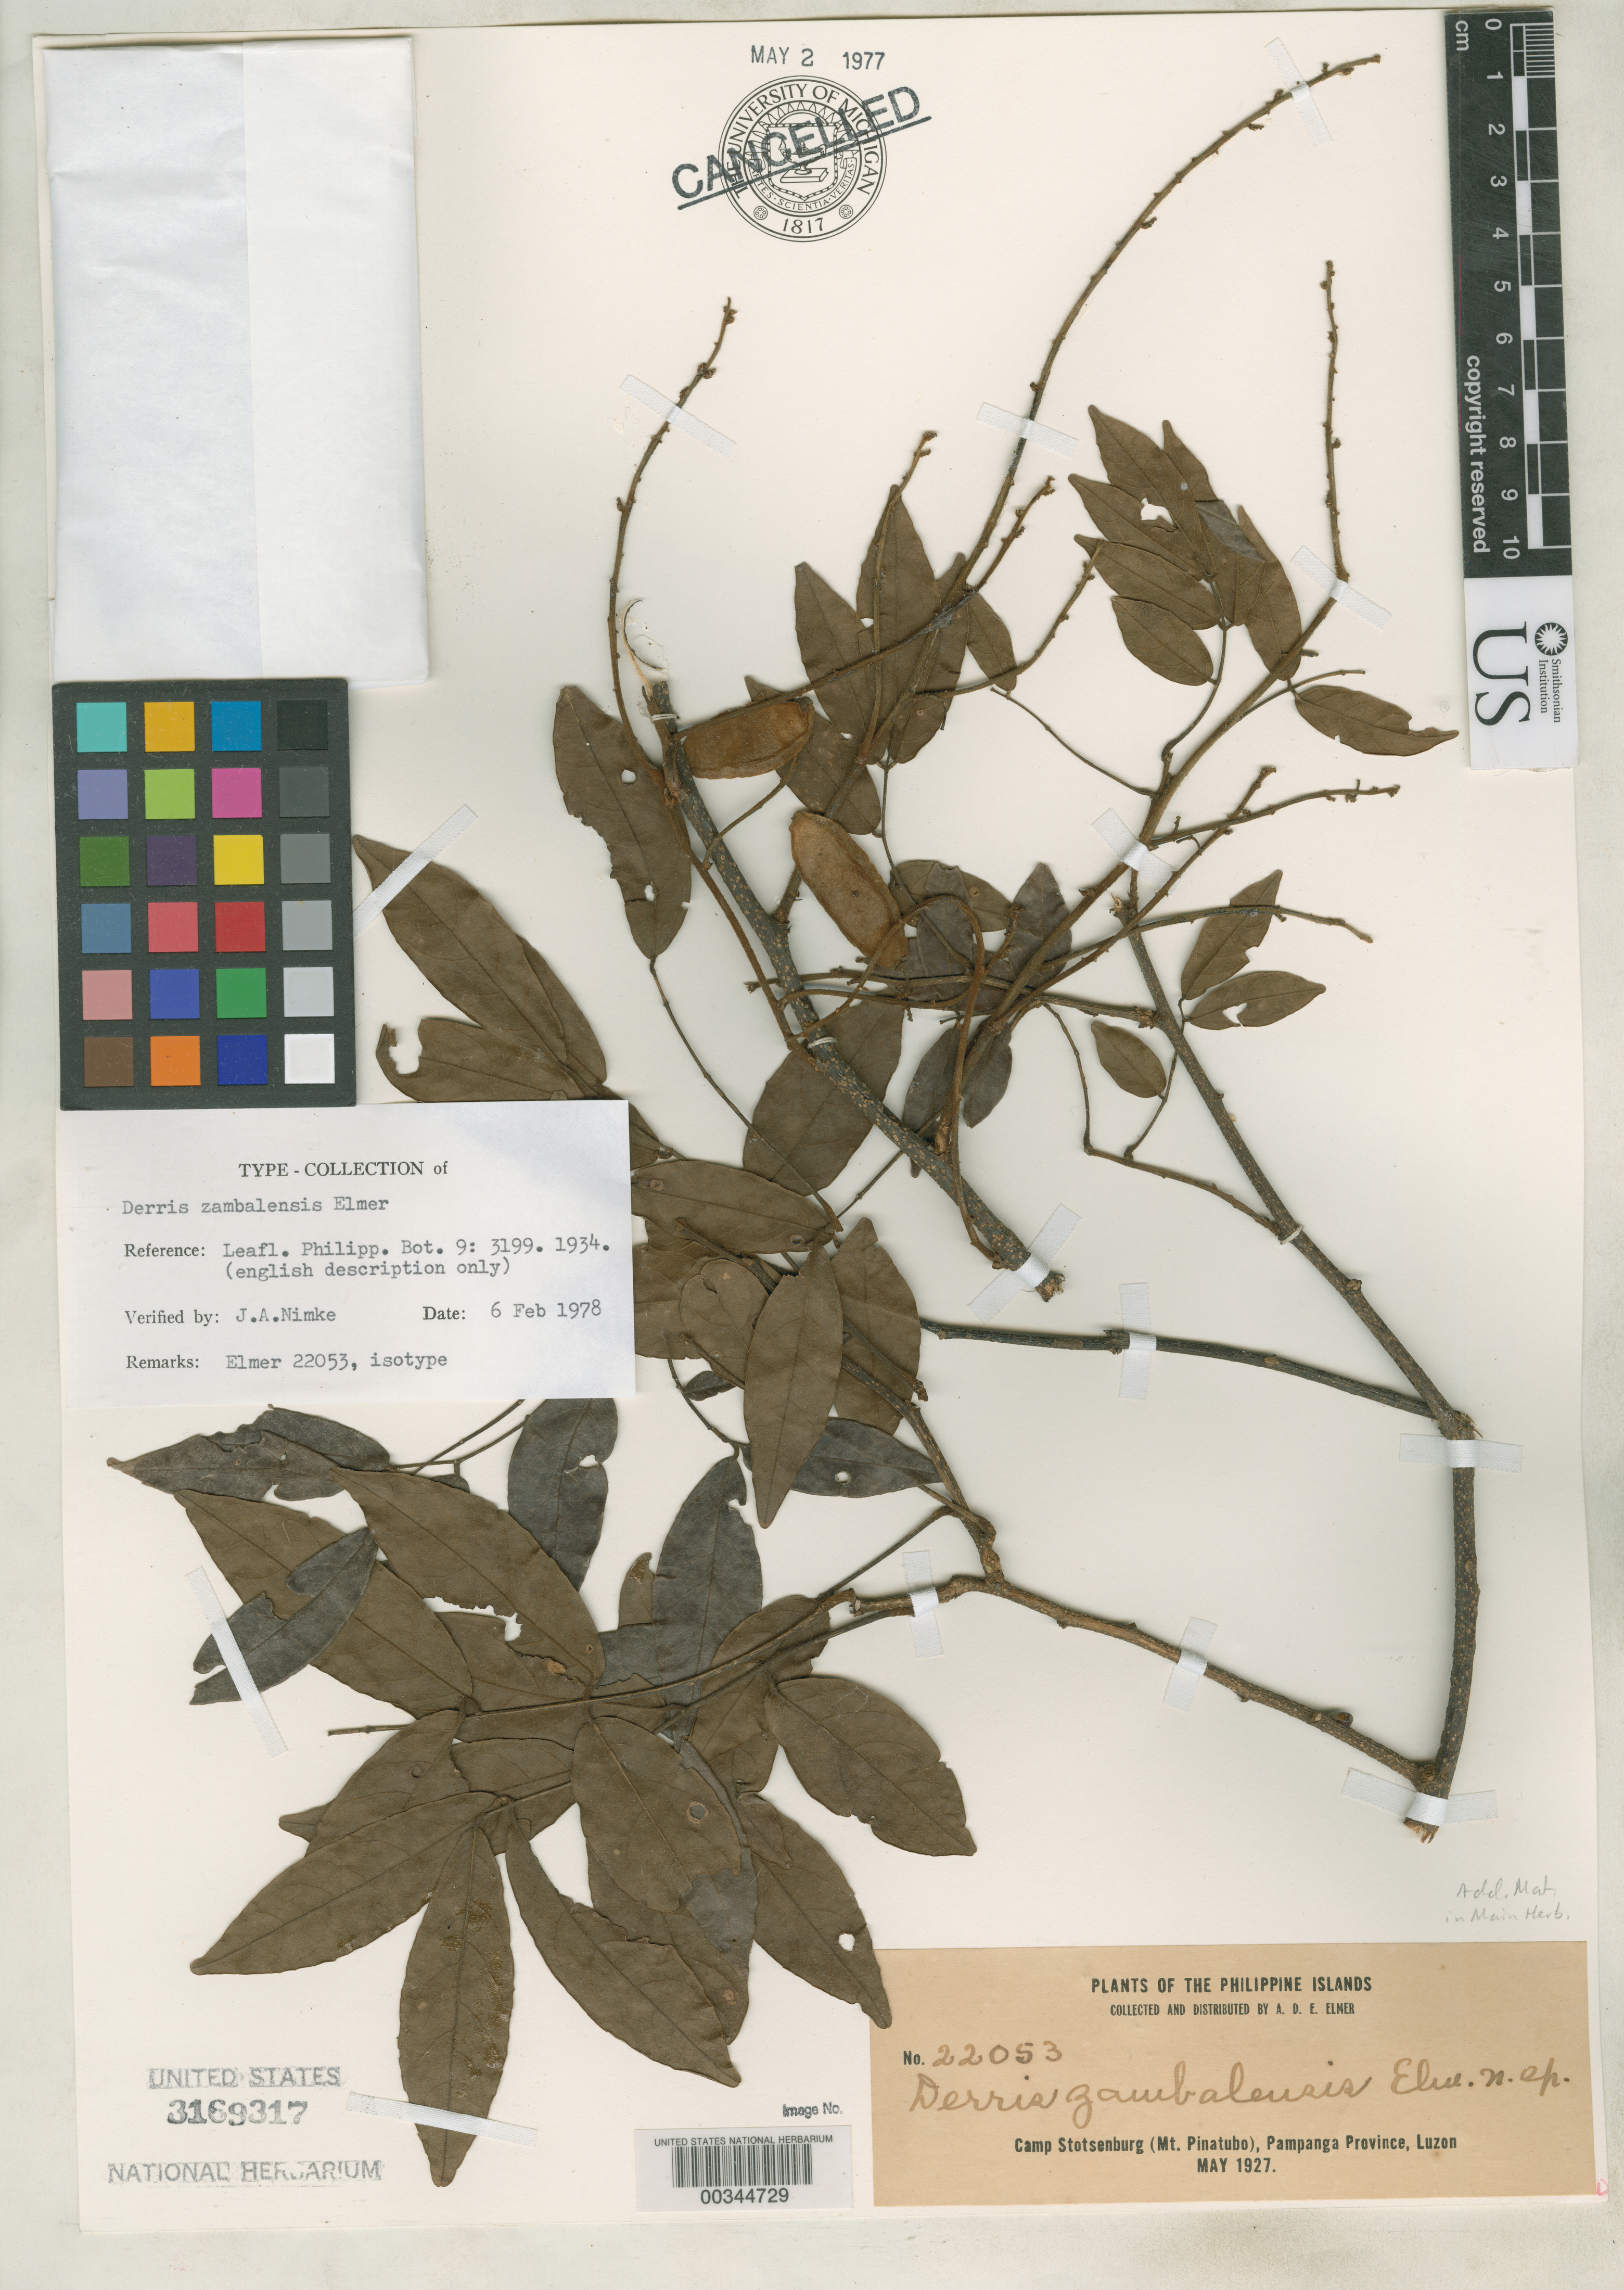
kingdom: Plantae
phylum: Tracheophyta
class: Magnoliopsida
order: Fabales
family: Fabaceae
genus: Derris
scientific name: Derris zambalensis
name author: Elmer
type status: Isotype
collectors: A. D. E. Elmer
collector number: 22053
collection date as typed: May 1927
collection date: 1927-05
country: Philippines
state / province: Central Luzon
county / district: Pampanga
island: Luzon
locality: Mt. Pinatubo, Camp Stotsenburg.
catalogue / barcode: US 3169317